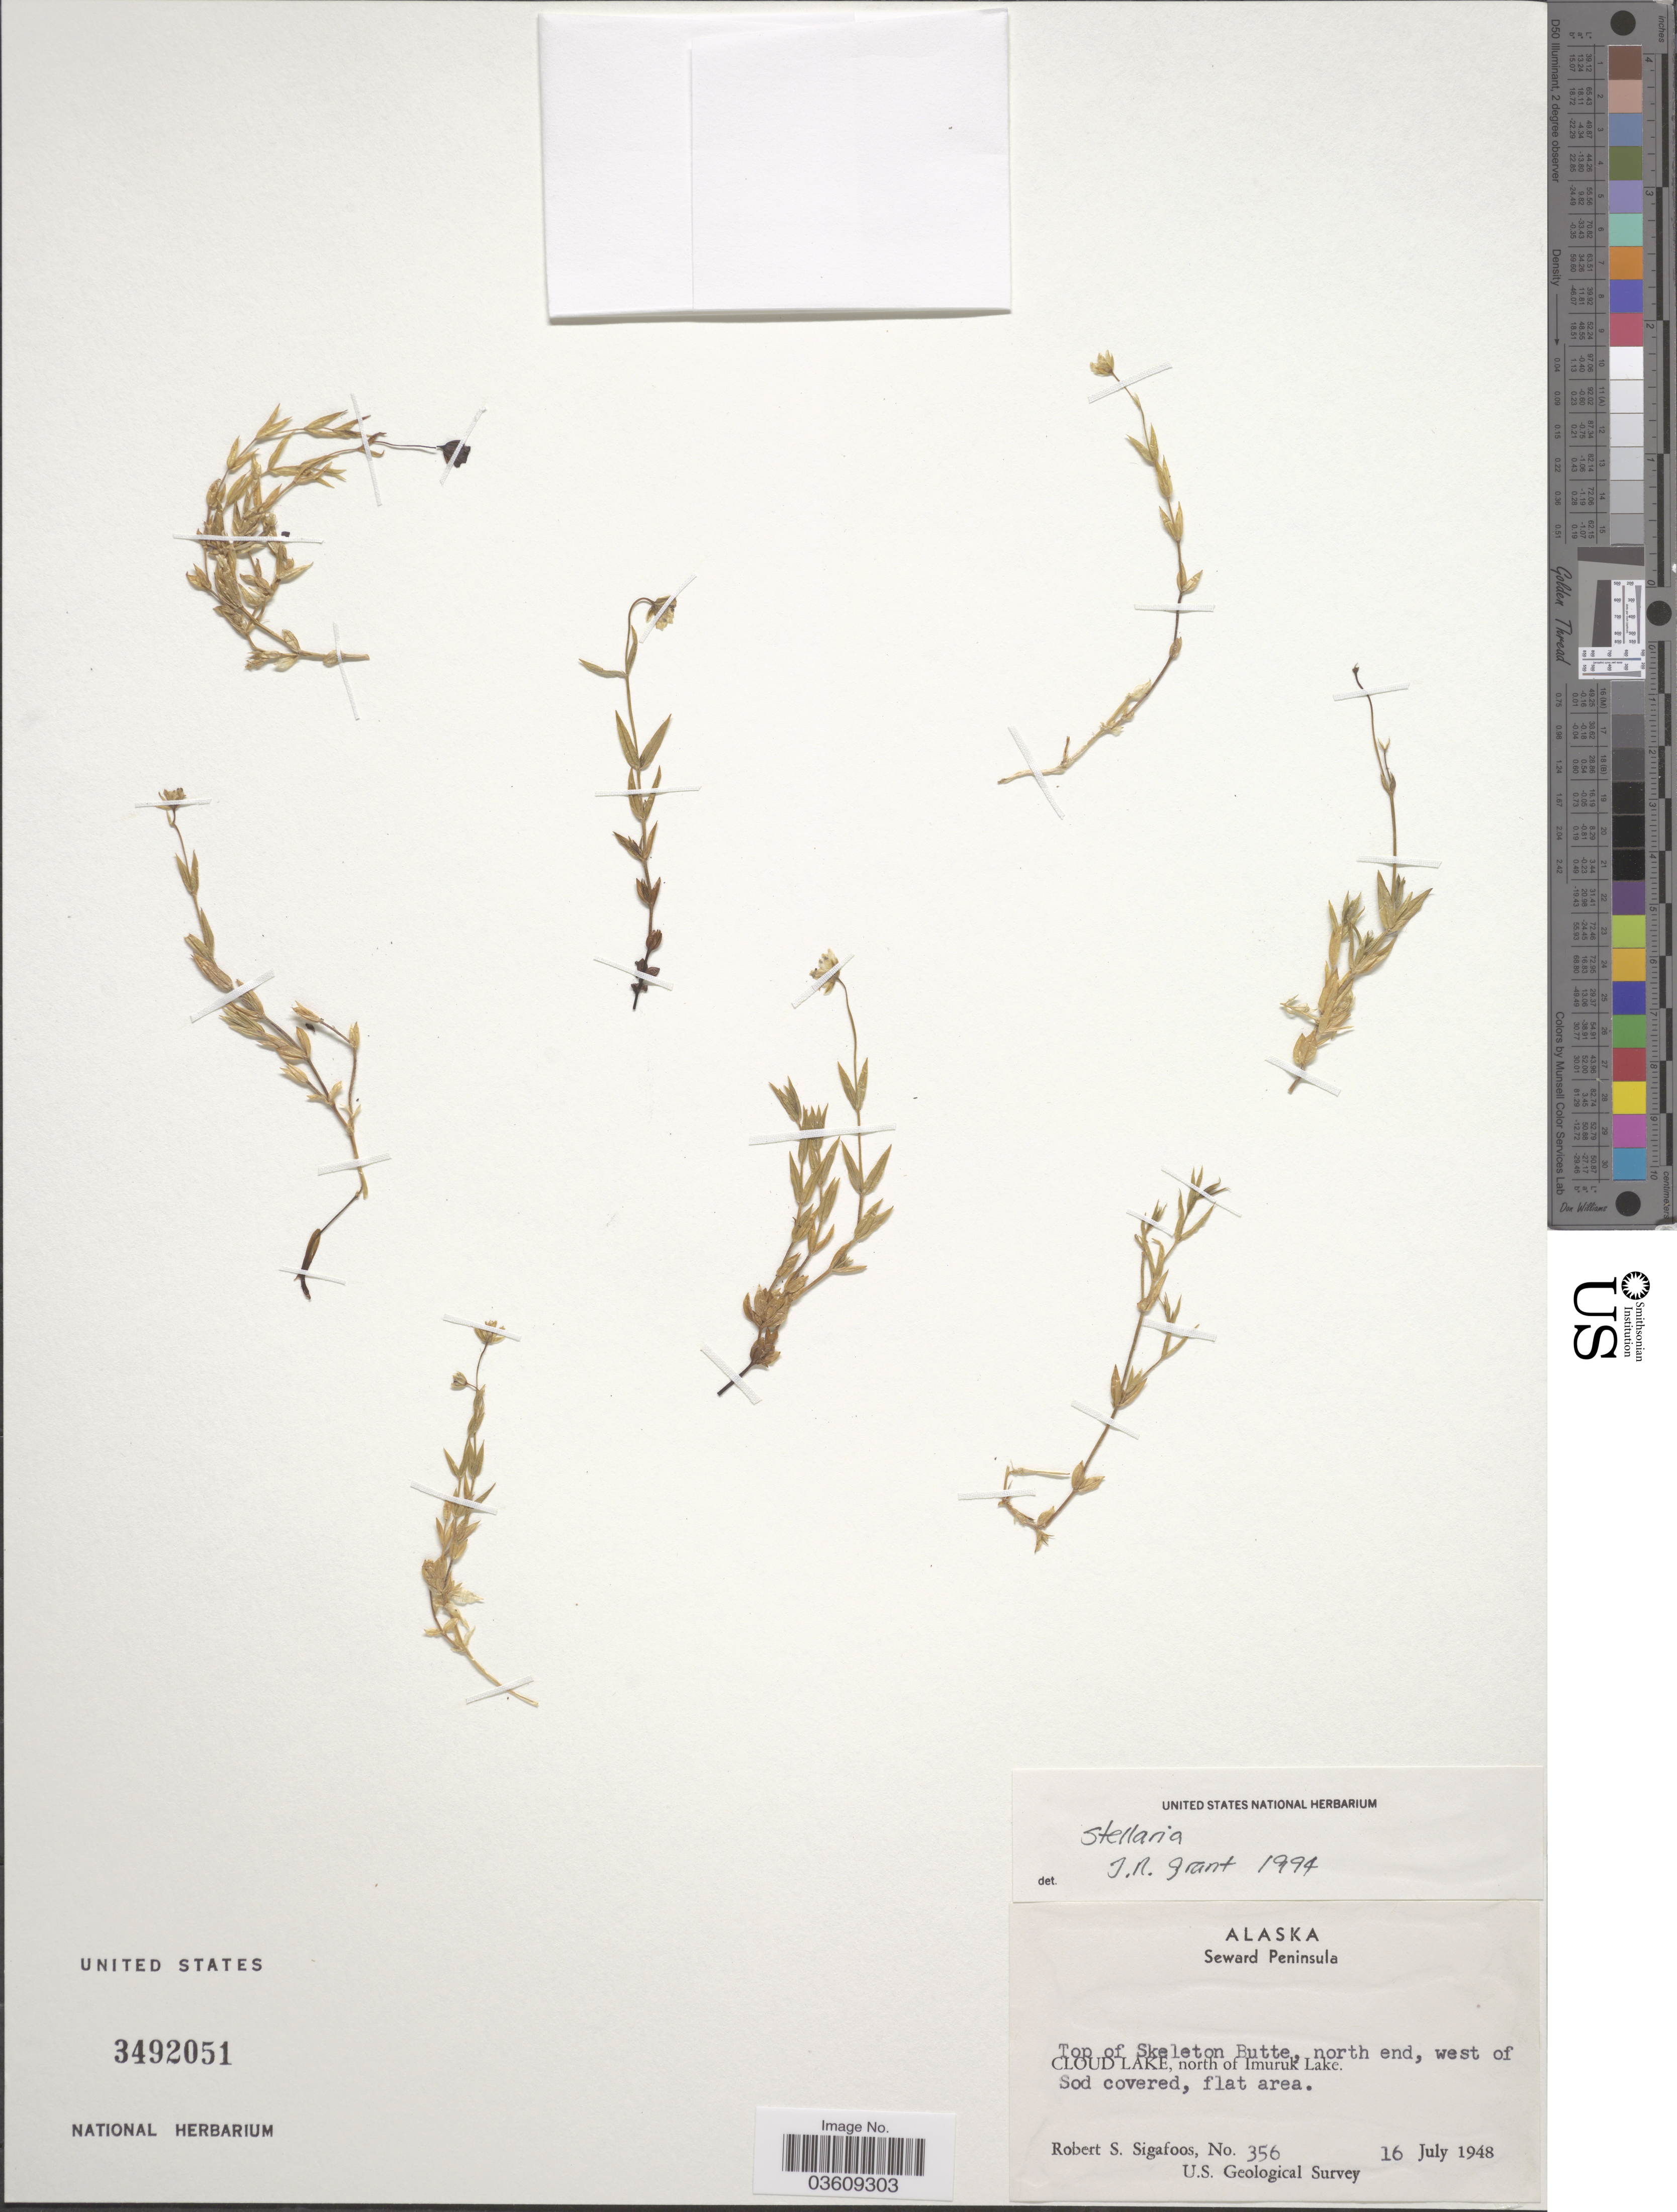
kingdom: Plantae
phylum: Tracheophyta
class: Magnoliopsida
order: Caryophyllales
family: Caryophyllaceae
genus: Stellaria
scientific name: Stellaria sp.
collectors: R. Sigafoos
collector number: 356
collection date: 1948-07-16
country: United States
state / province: Alaska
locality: Seward Peninsula. Top of Skeleton Butte, north end, west of Cloud Lake, north of Imuruk Lake.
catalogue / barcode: US 3492051